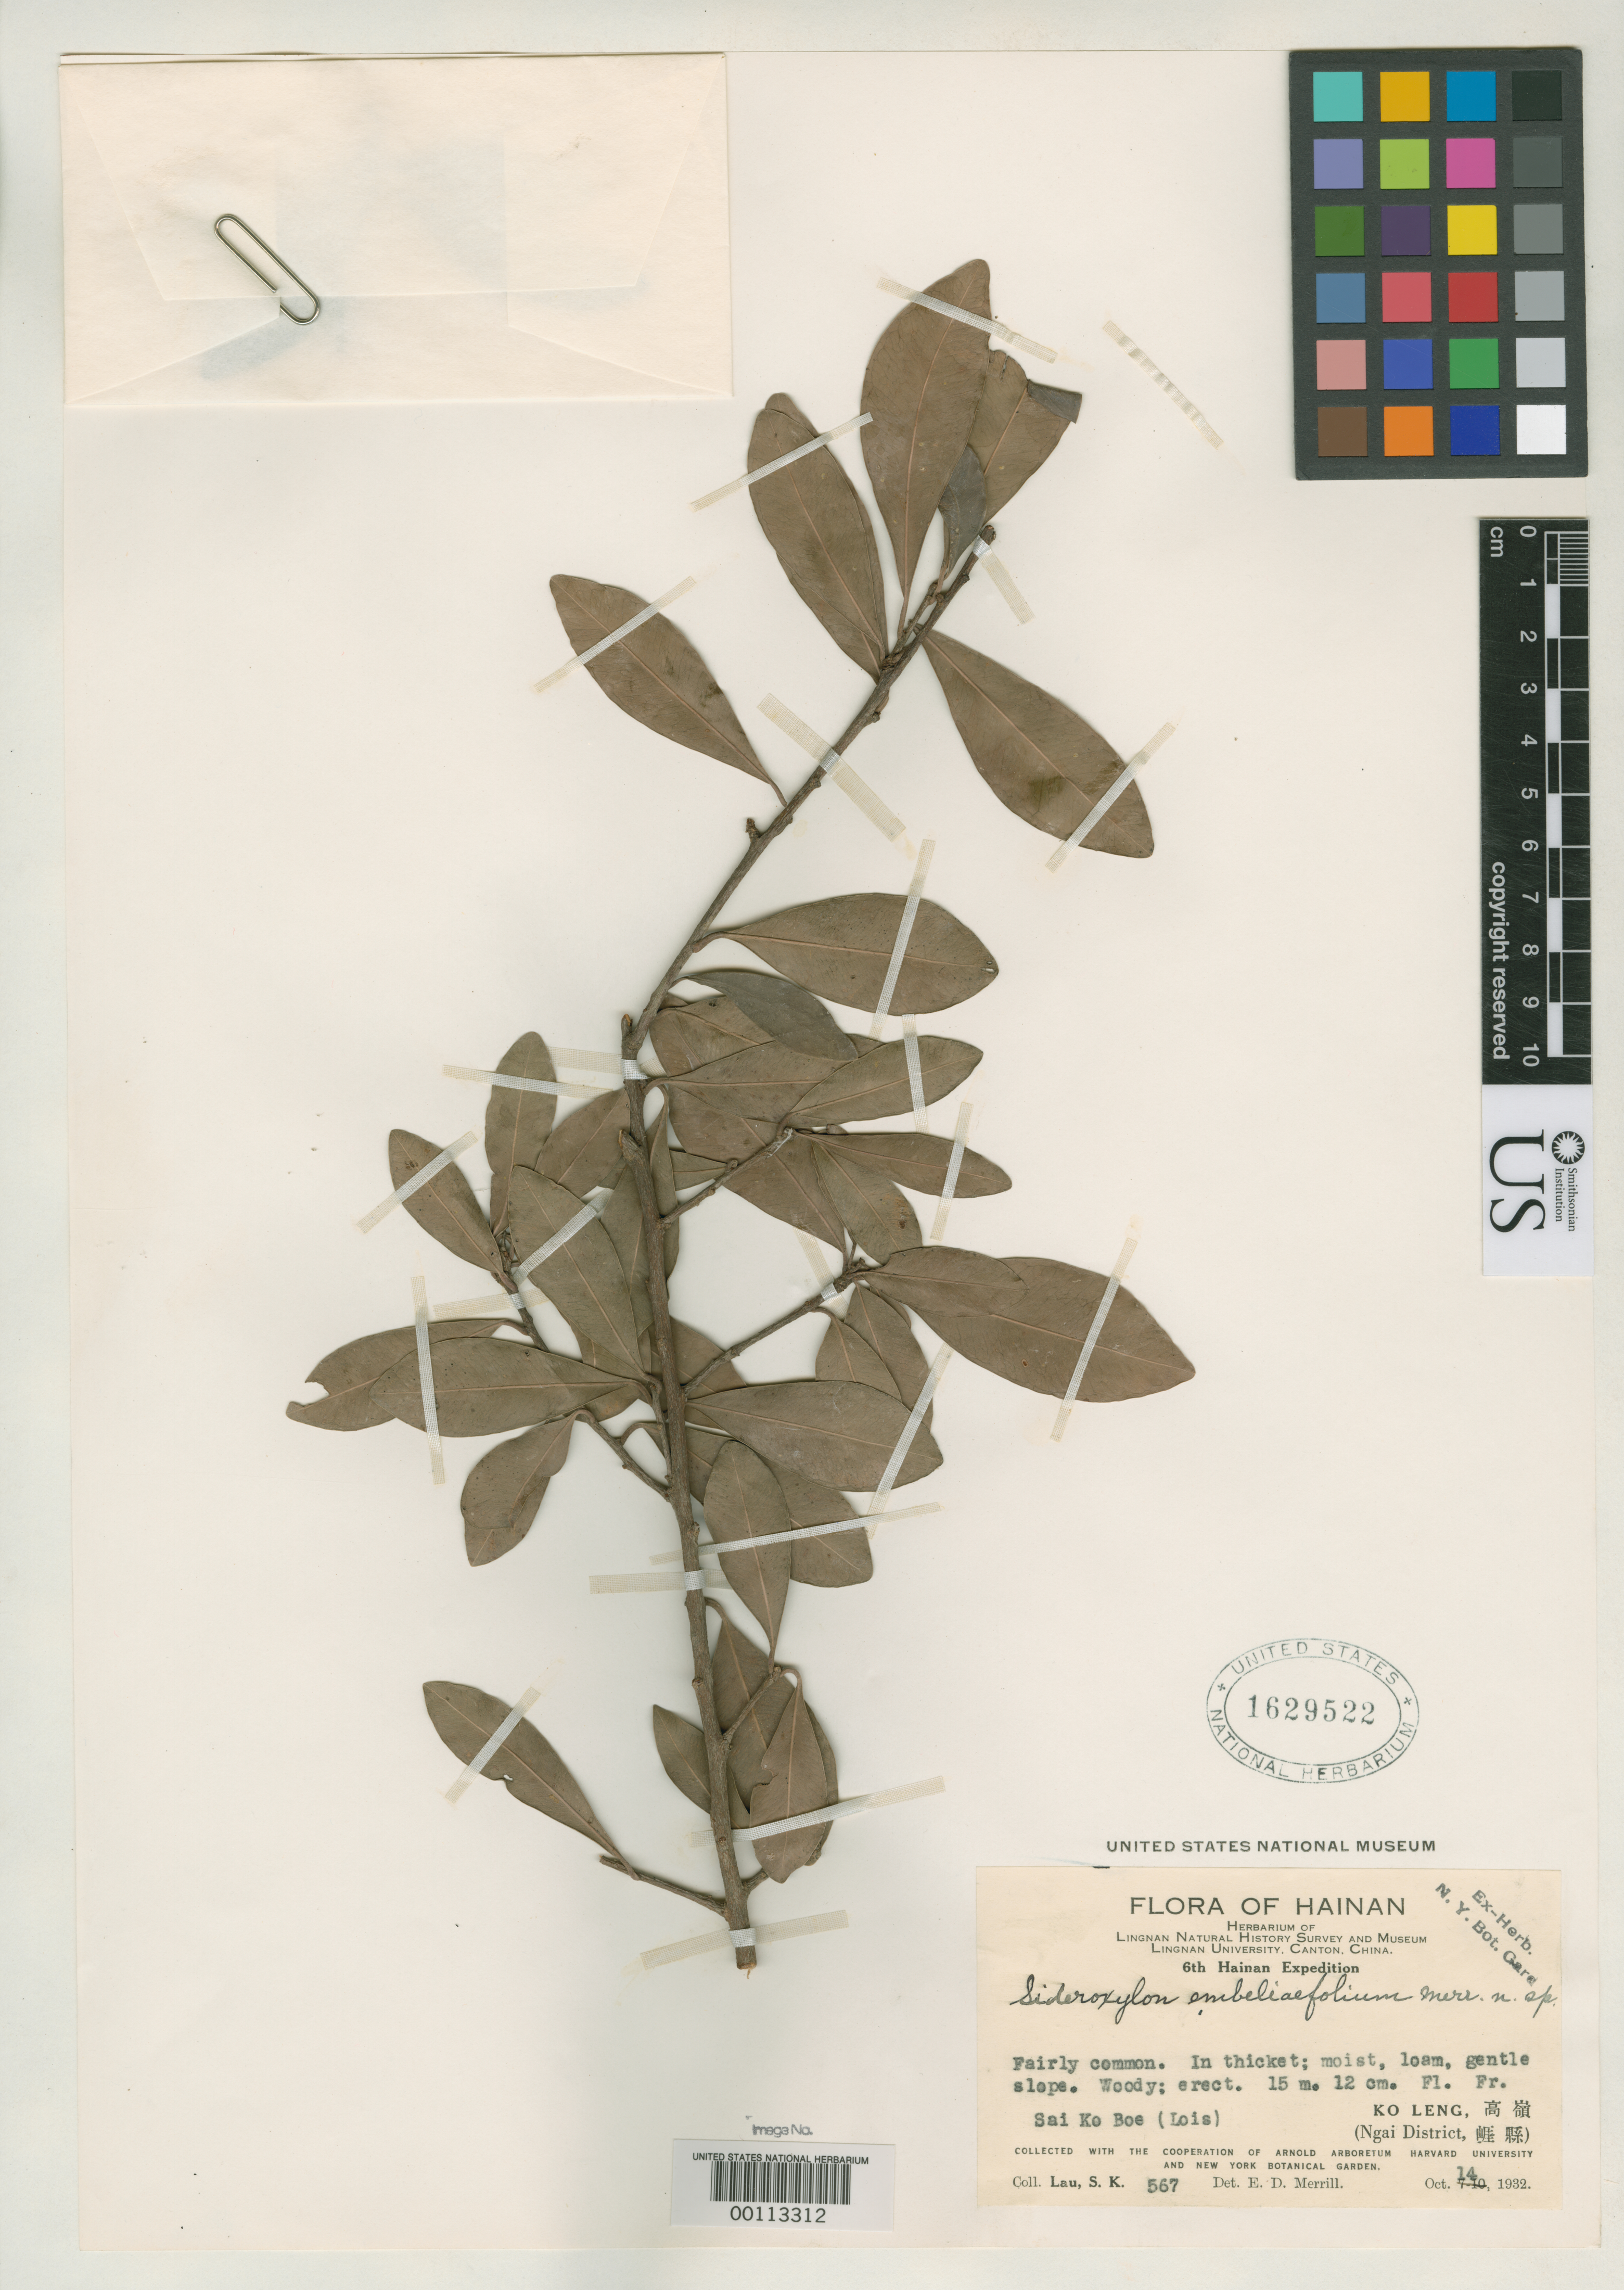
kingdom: Plantae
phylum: Tracheophyta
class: Magnoliopsida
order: Ericales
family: Sapotaceae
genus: Sideroxylon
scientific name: Sideroxylon embeliifolium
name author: Merr.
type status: Isotype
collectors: S. K. Lau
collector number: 567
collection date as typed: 14 Oct 1932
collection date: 1932-10-14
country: China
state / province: Hainan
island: Hainan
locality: Ko Leng, Nagi district.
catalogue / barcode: US 1629522